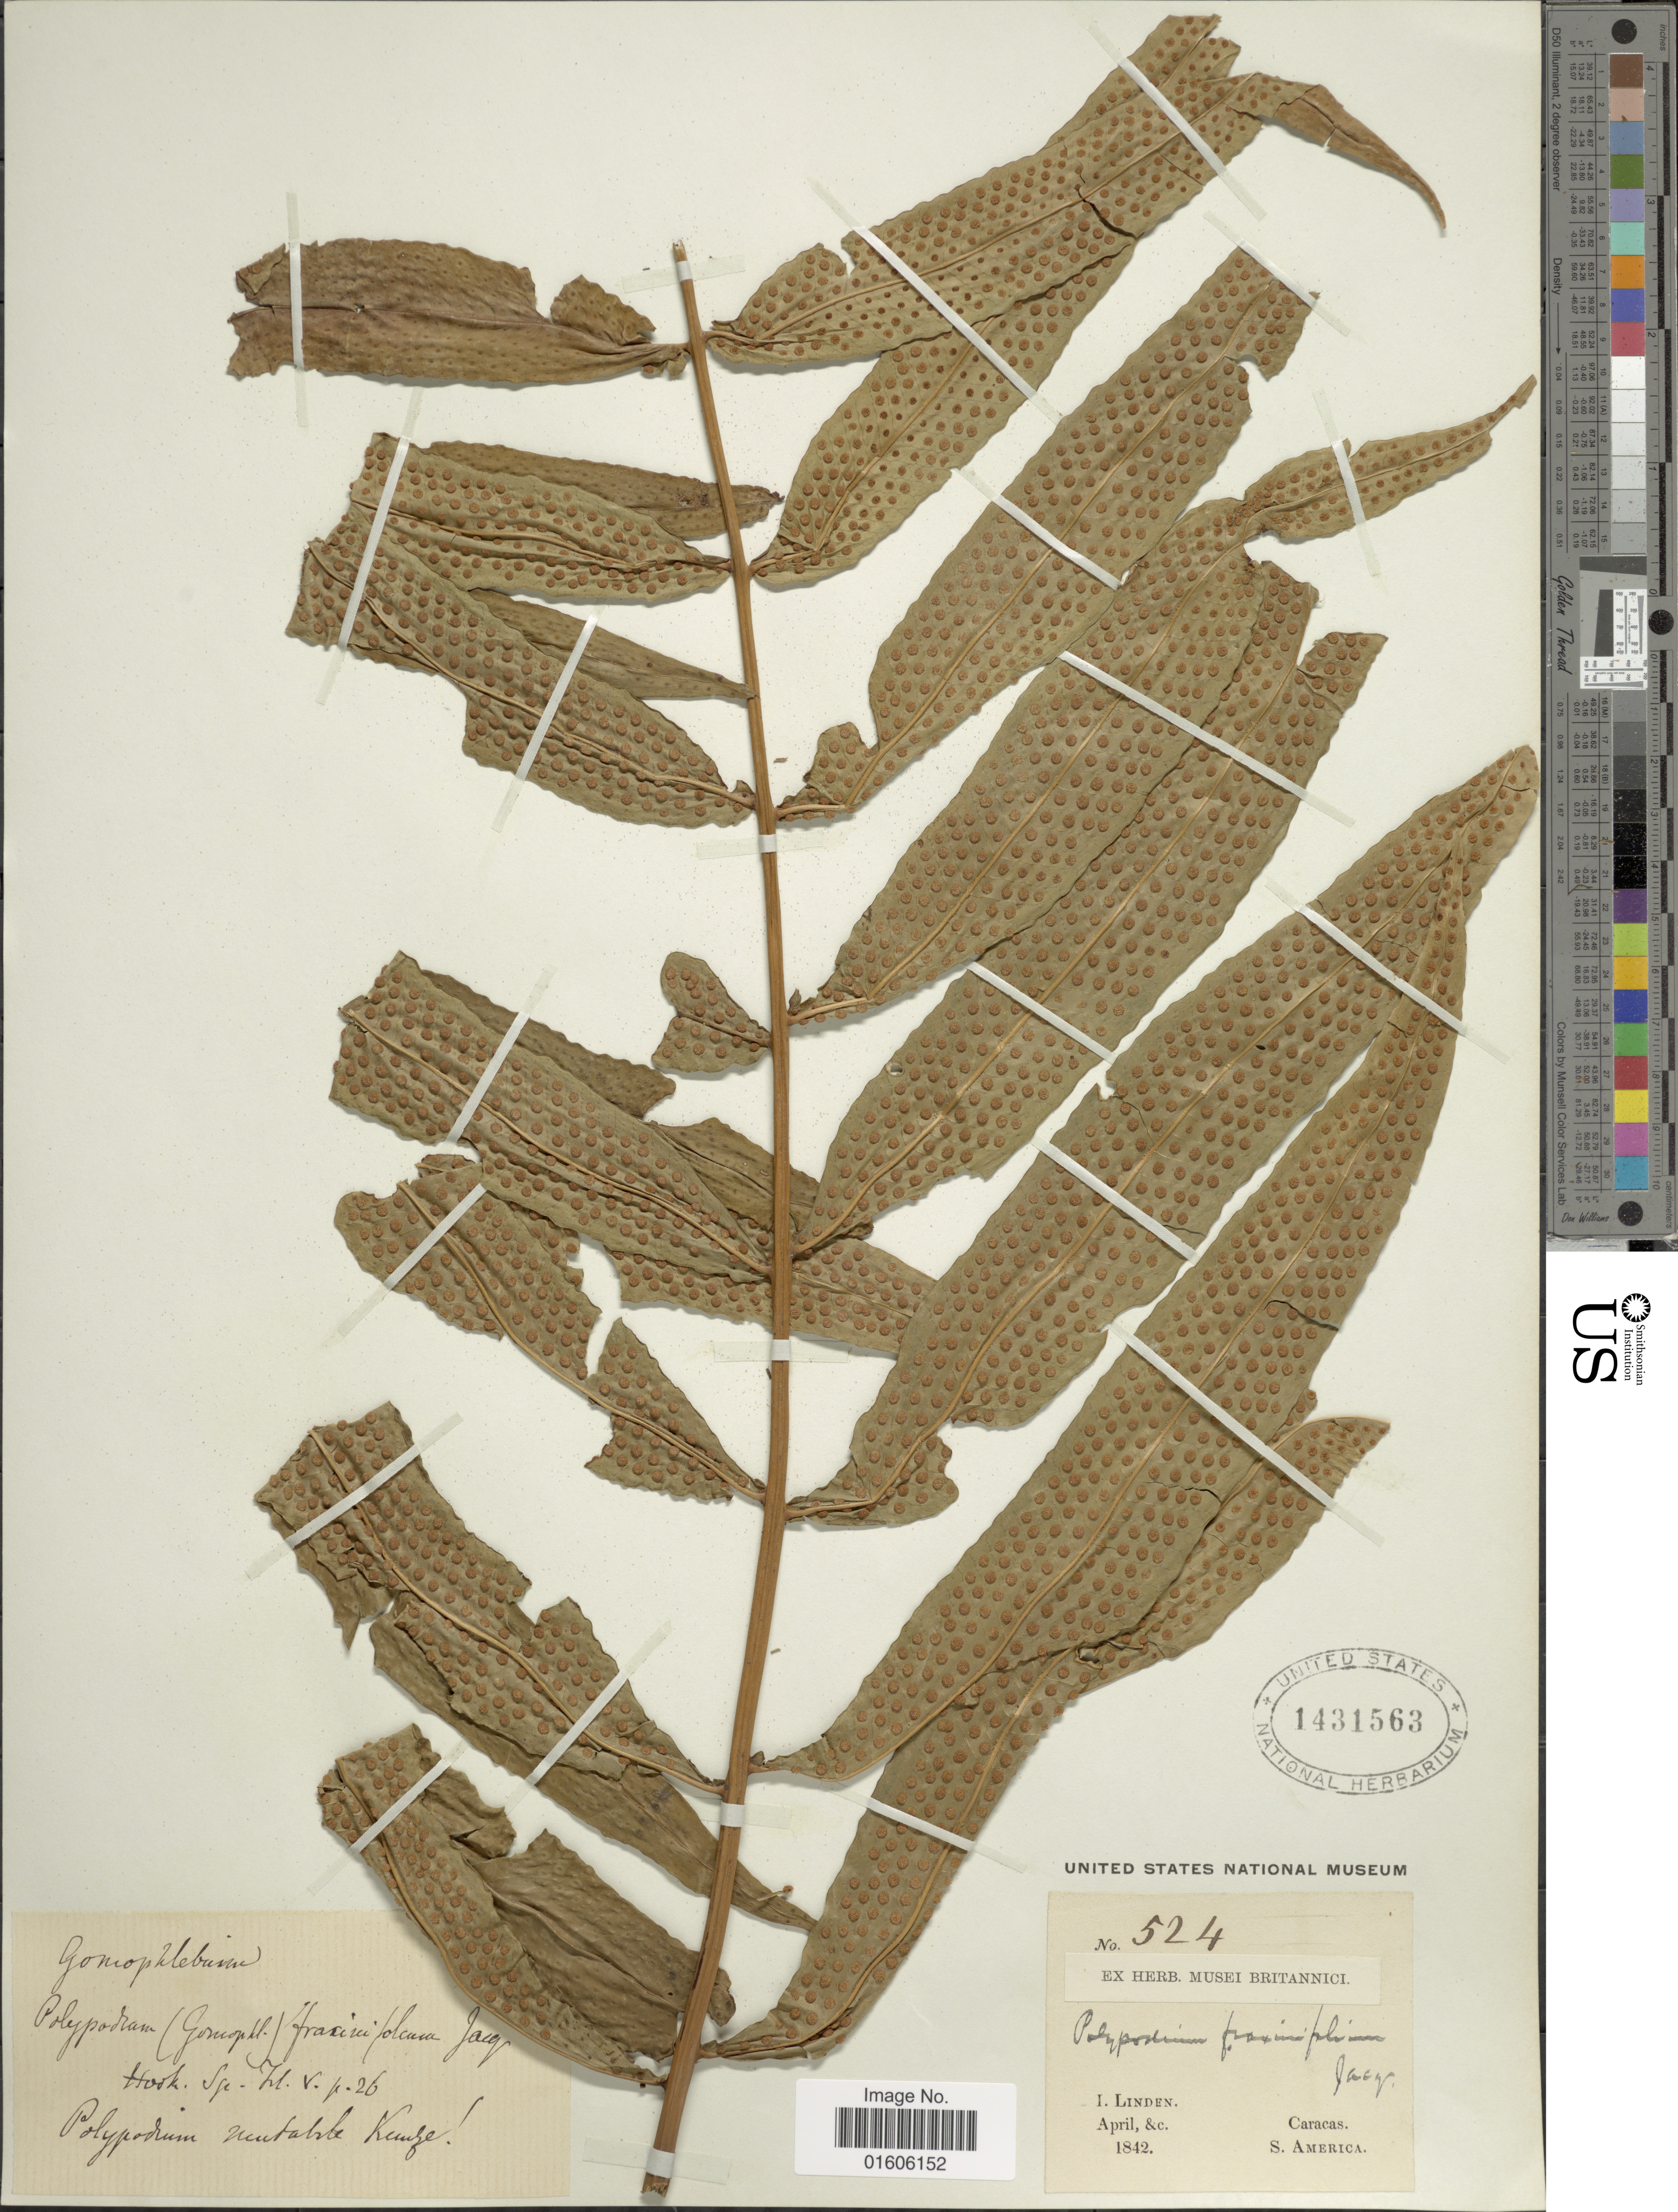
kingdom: Plantae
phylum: Tracheophyta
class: Polypodiopsida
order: Polypodiales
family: Polypodiaceae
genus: Serpocaulon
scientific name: Serpocaulon fraxinifolium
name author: (Jacq.) A.R. Sm.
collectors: I. Linden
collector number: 524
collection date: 1842-04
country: Venezuela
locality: Caracas.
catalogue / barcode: US 1431563